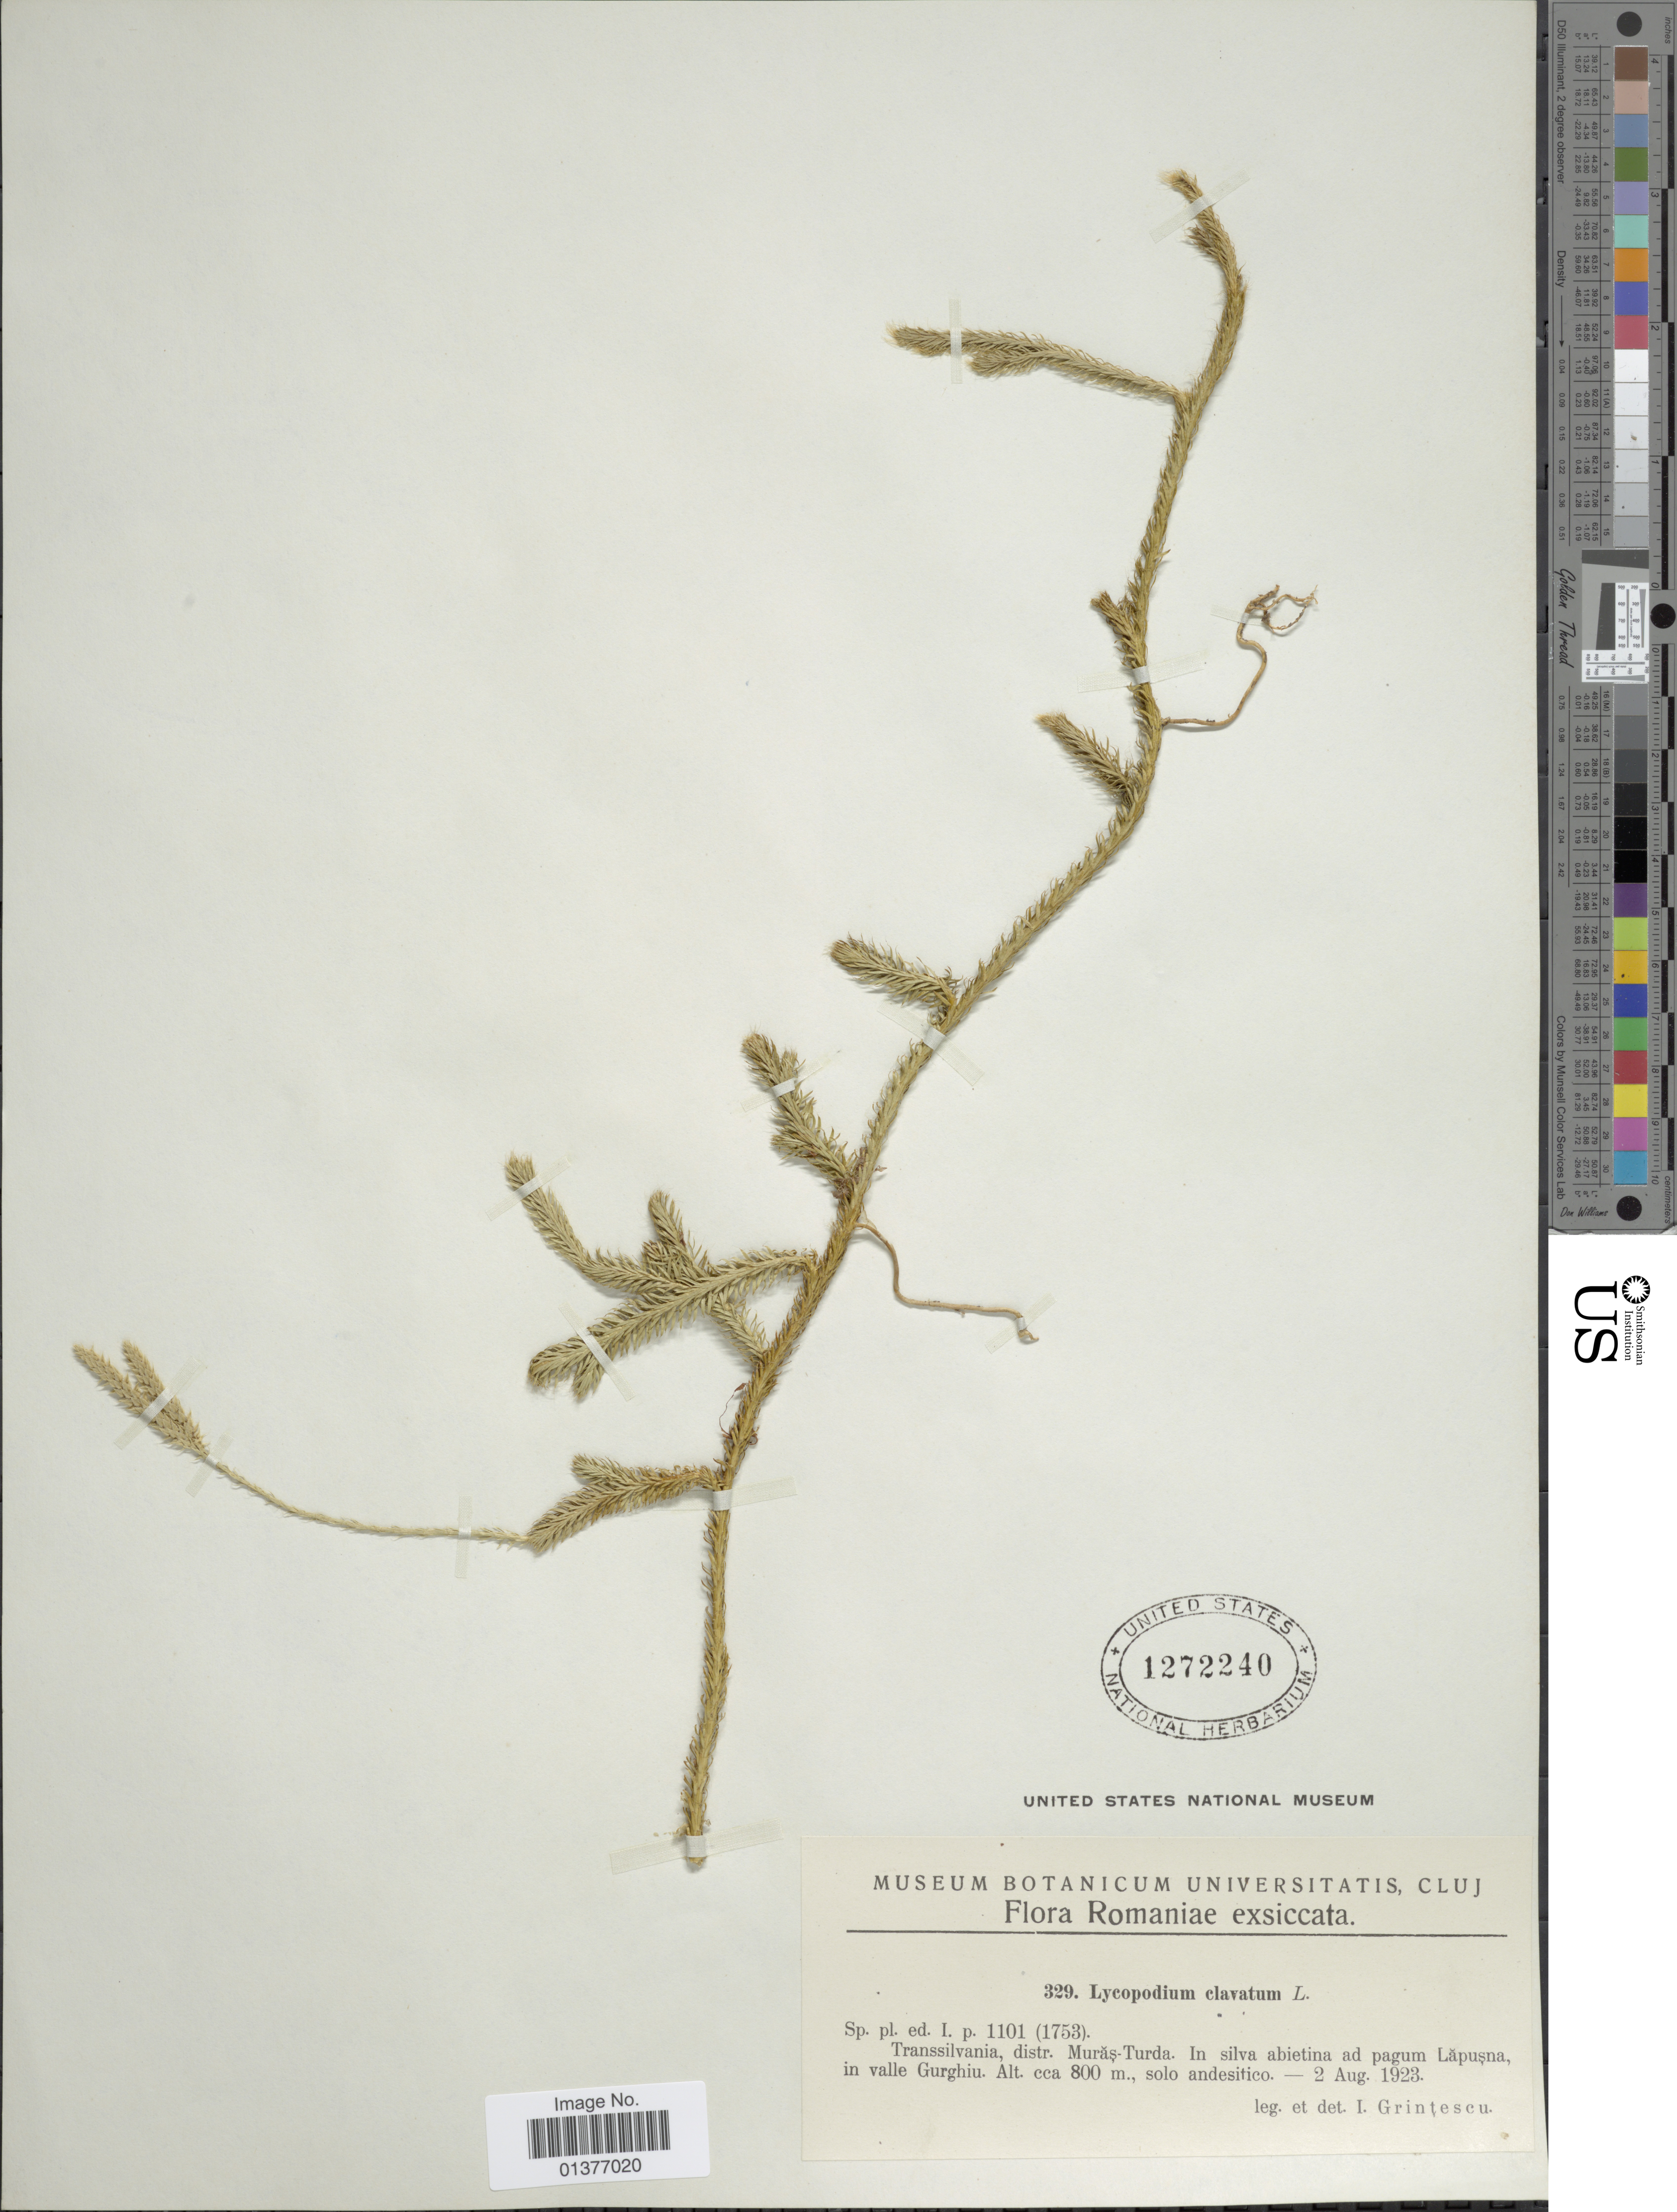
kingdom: Plantae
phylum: Tracheophyta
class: Lycopodiopsida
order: Lycopodiales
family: Lycopodiaceae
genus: Lycopodium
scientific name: Lycopodium clavatum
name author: L.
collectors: J. Grintescu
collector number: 329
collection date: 1923-08-02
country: Romania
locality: Transsilvania, distr. Muras-Turda, in silva abietina ad pagum Lapusna, in valle Gurghui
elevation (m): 800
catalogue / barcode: US 1272240